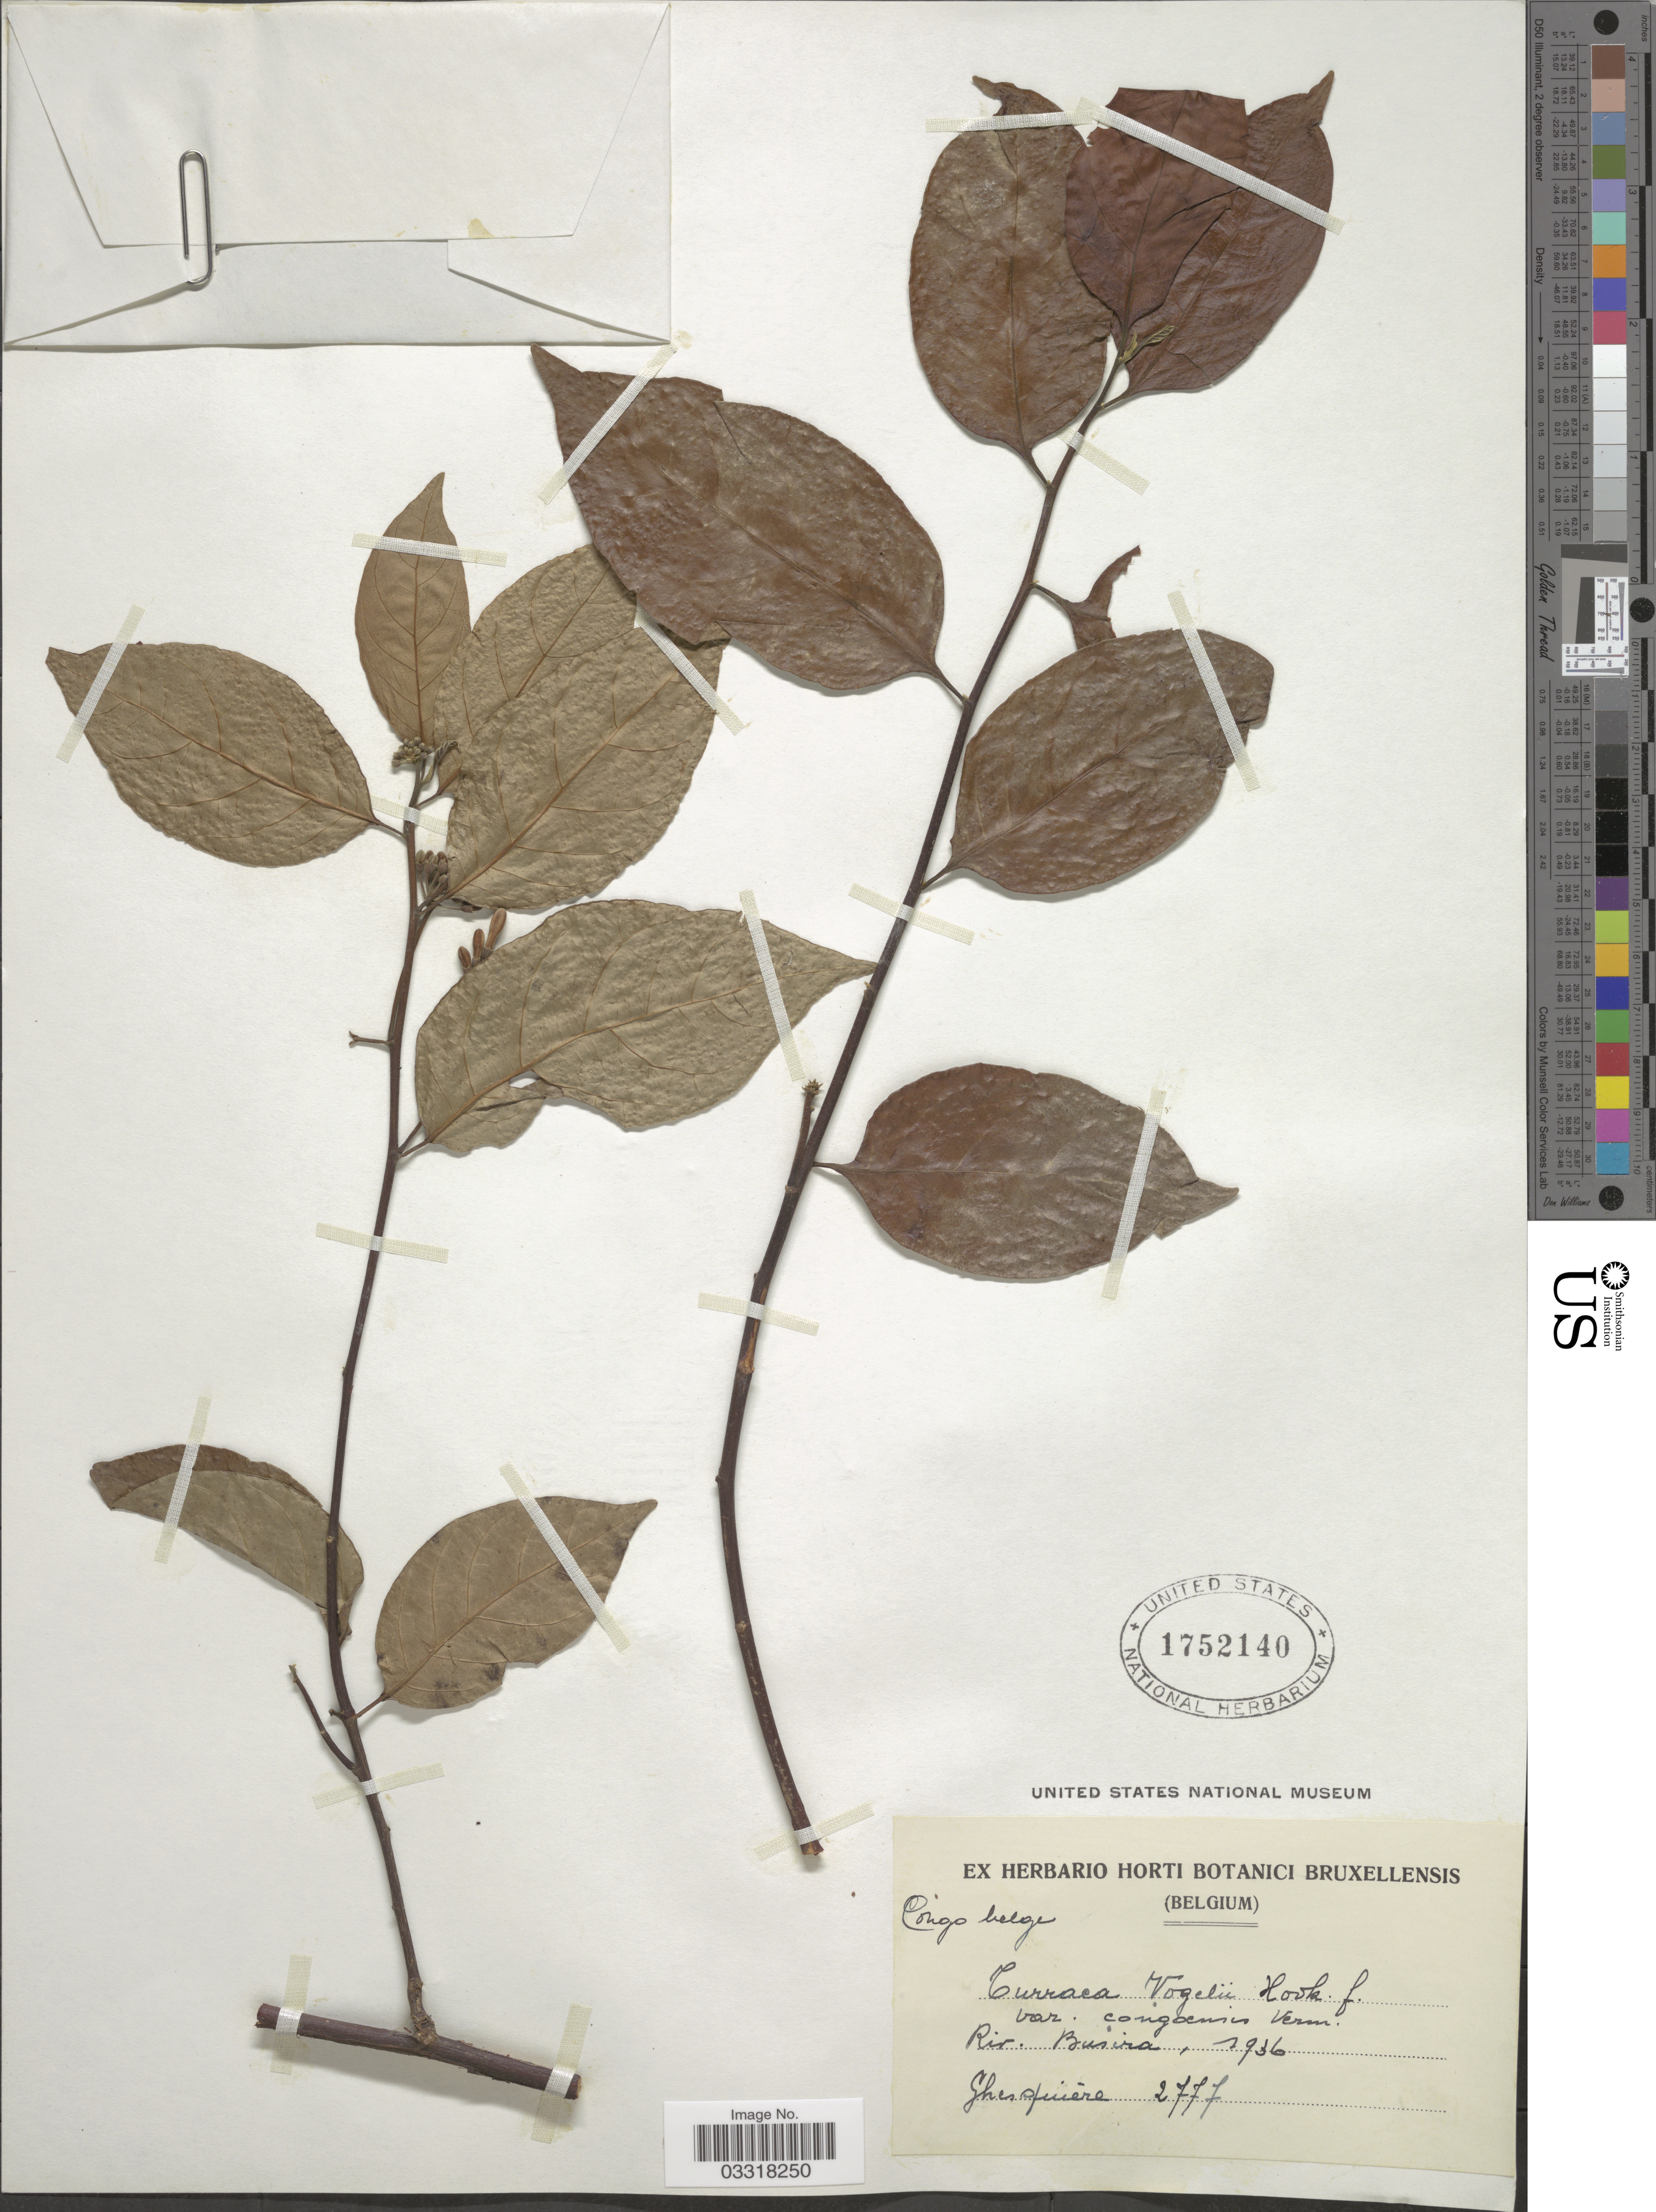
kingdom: Plantae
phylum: Tracheophyta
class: Magnoliopsida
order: Sapindales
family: Meliaceae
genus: Turraea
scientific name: Turraea vogelii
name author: Hook. f. ex Benth.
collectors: Ghesquière.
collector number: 2777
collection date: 1936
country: Congo, Democratic Republic of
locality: Congo Belge. Riv. Busira.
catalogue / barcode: US 1752140